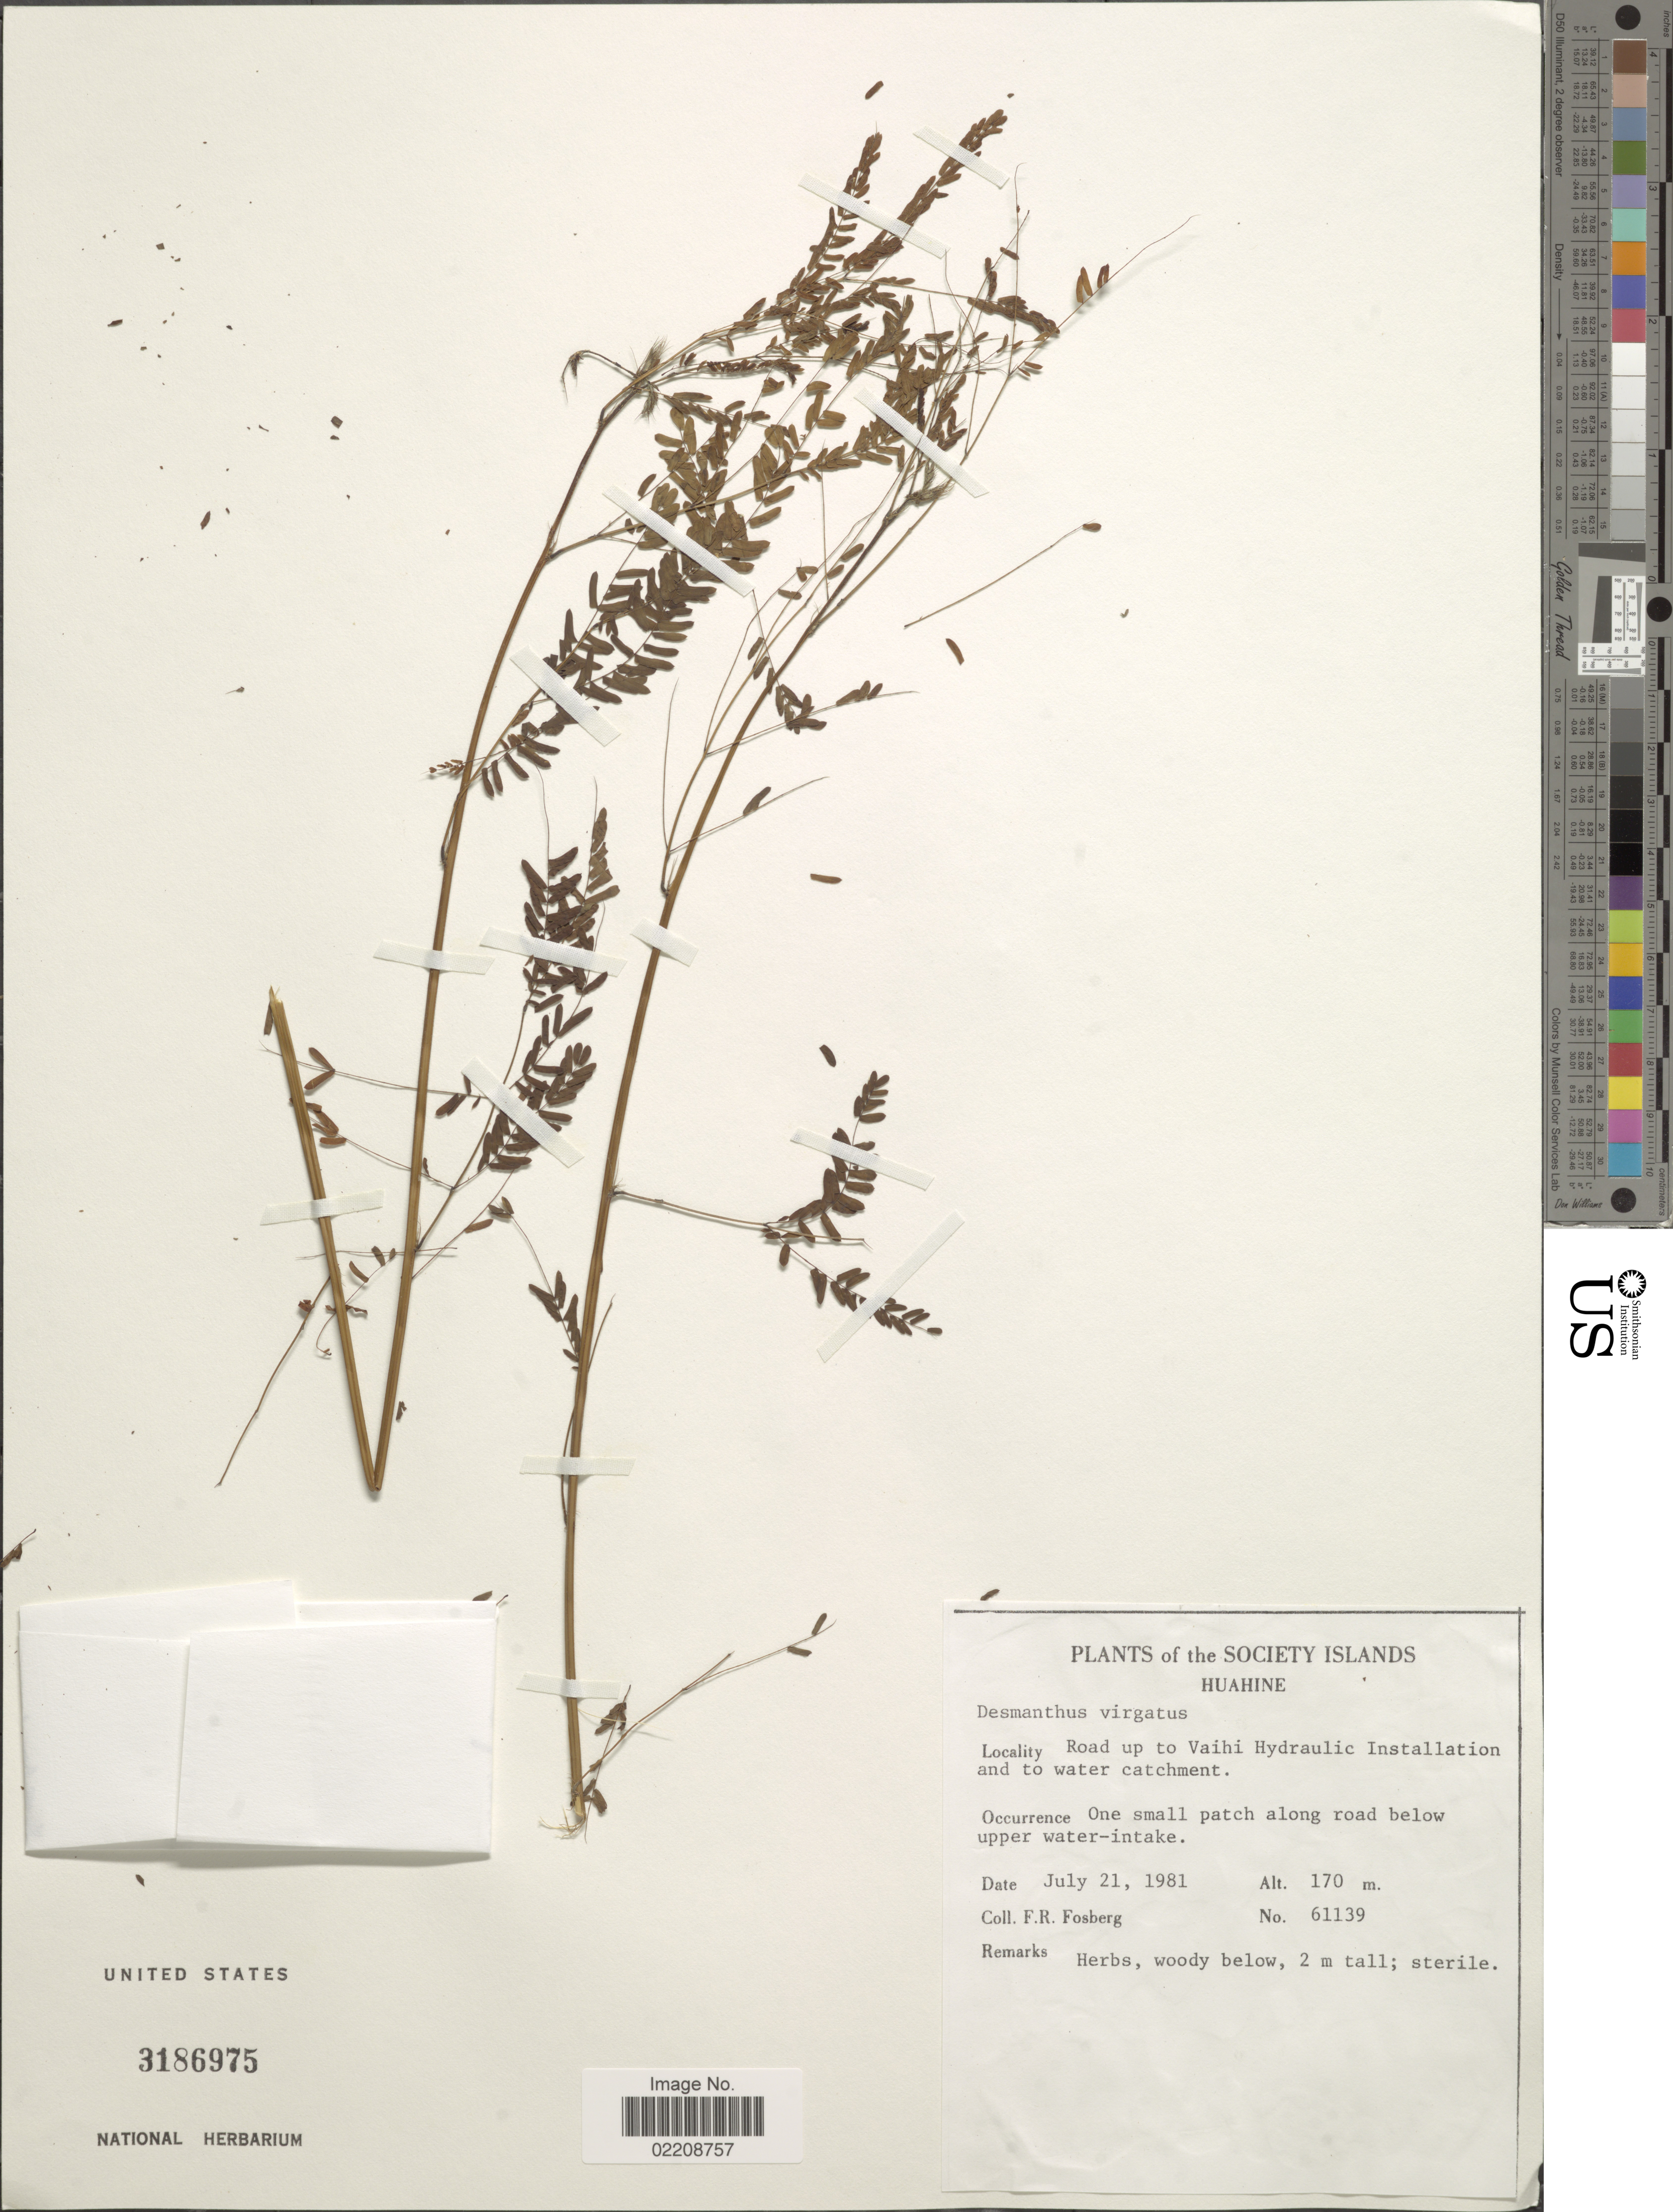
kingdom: Plantae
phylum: Tracheophyta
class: Magnoliopsida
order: Fabales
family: Fabaceae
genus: Desmanthus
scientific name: Desmanthus pernambucanus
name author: (L.) Thell.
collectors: F. R. Fosberg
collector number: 61139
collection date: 1981-07-21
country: French Polynesia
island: Huahine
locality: Society Islands, Huahine, road up to Vaihi Hydraulic Installation and to water catchment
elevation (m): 170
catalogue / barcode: US 3186975